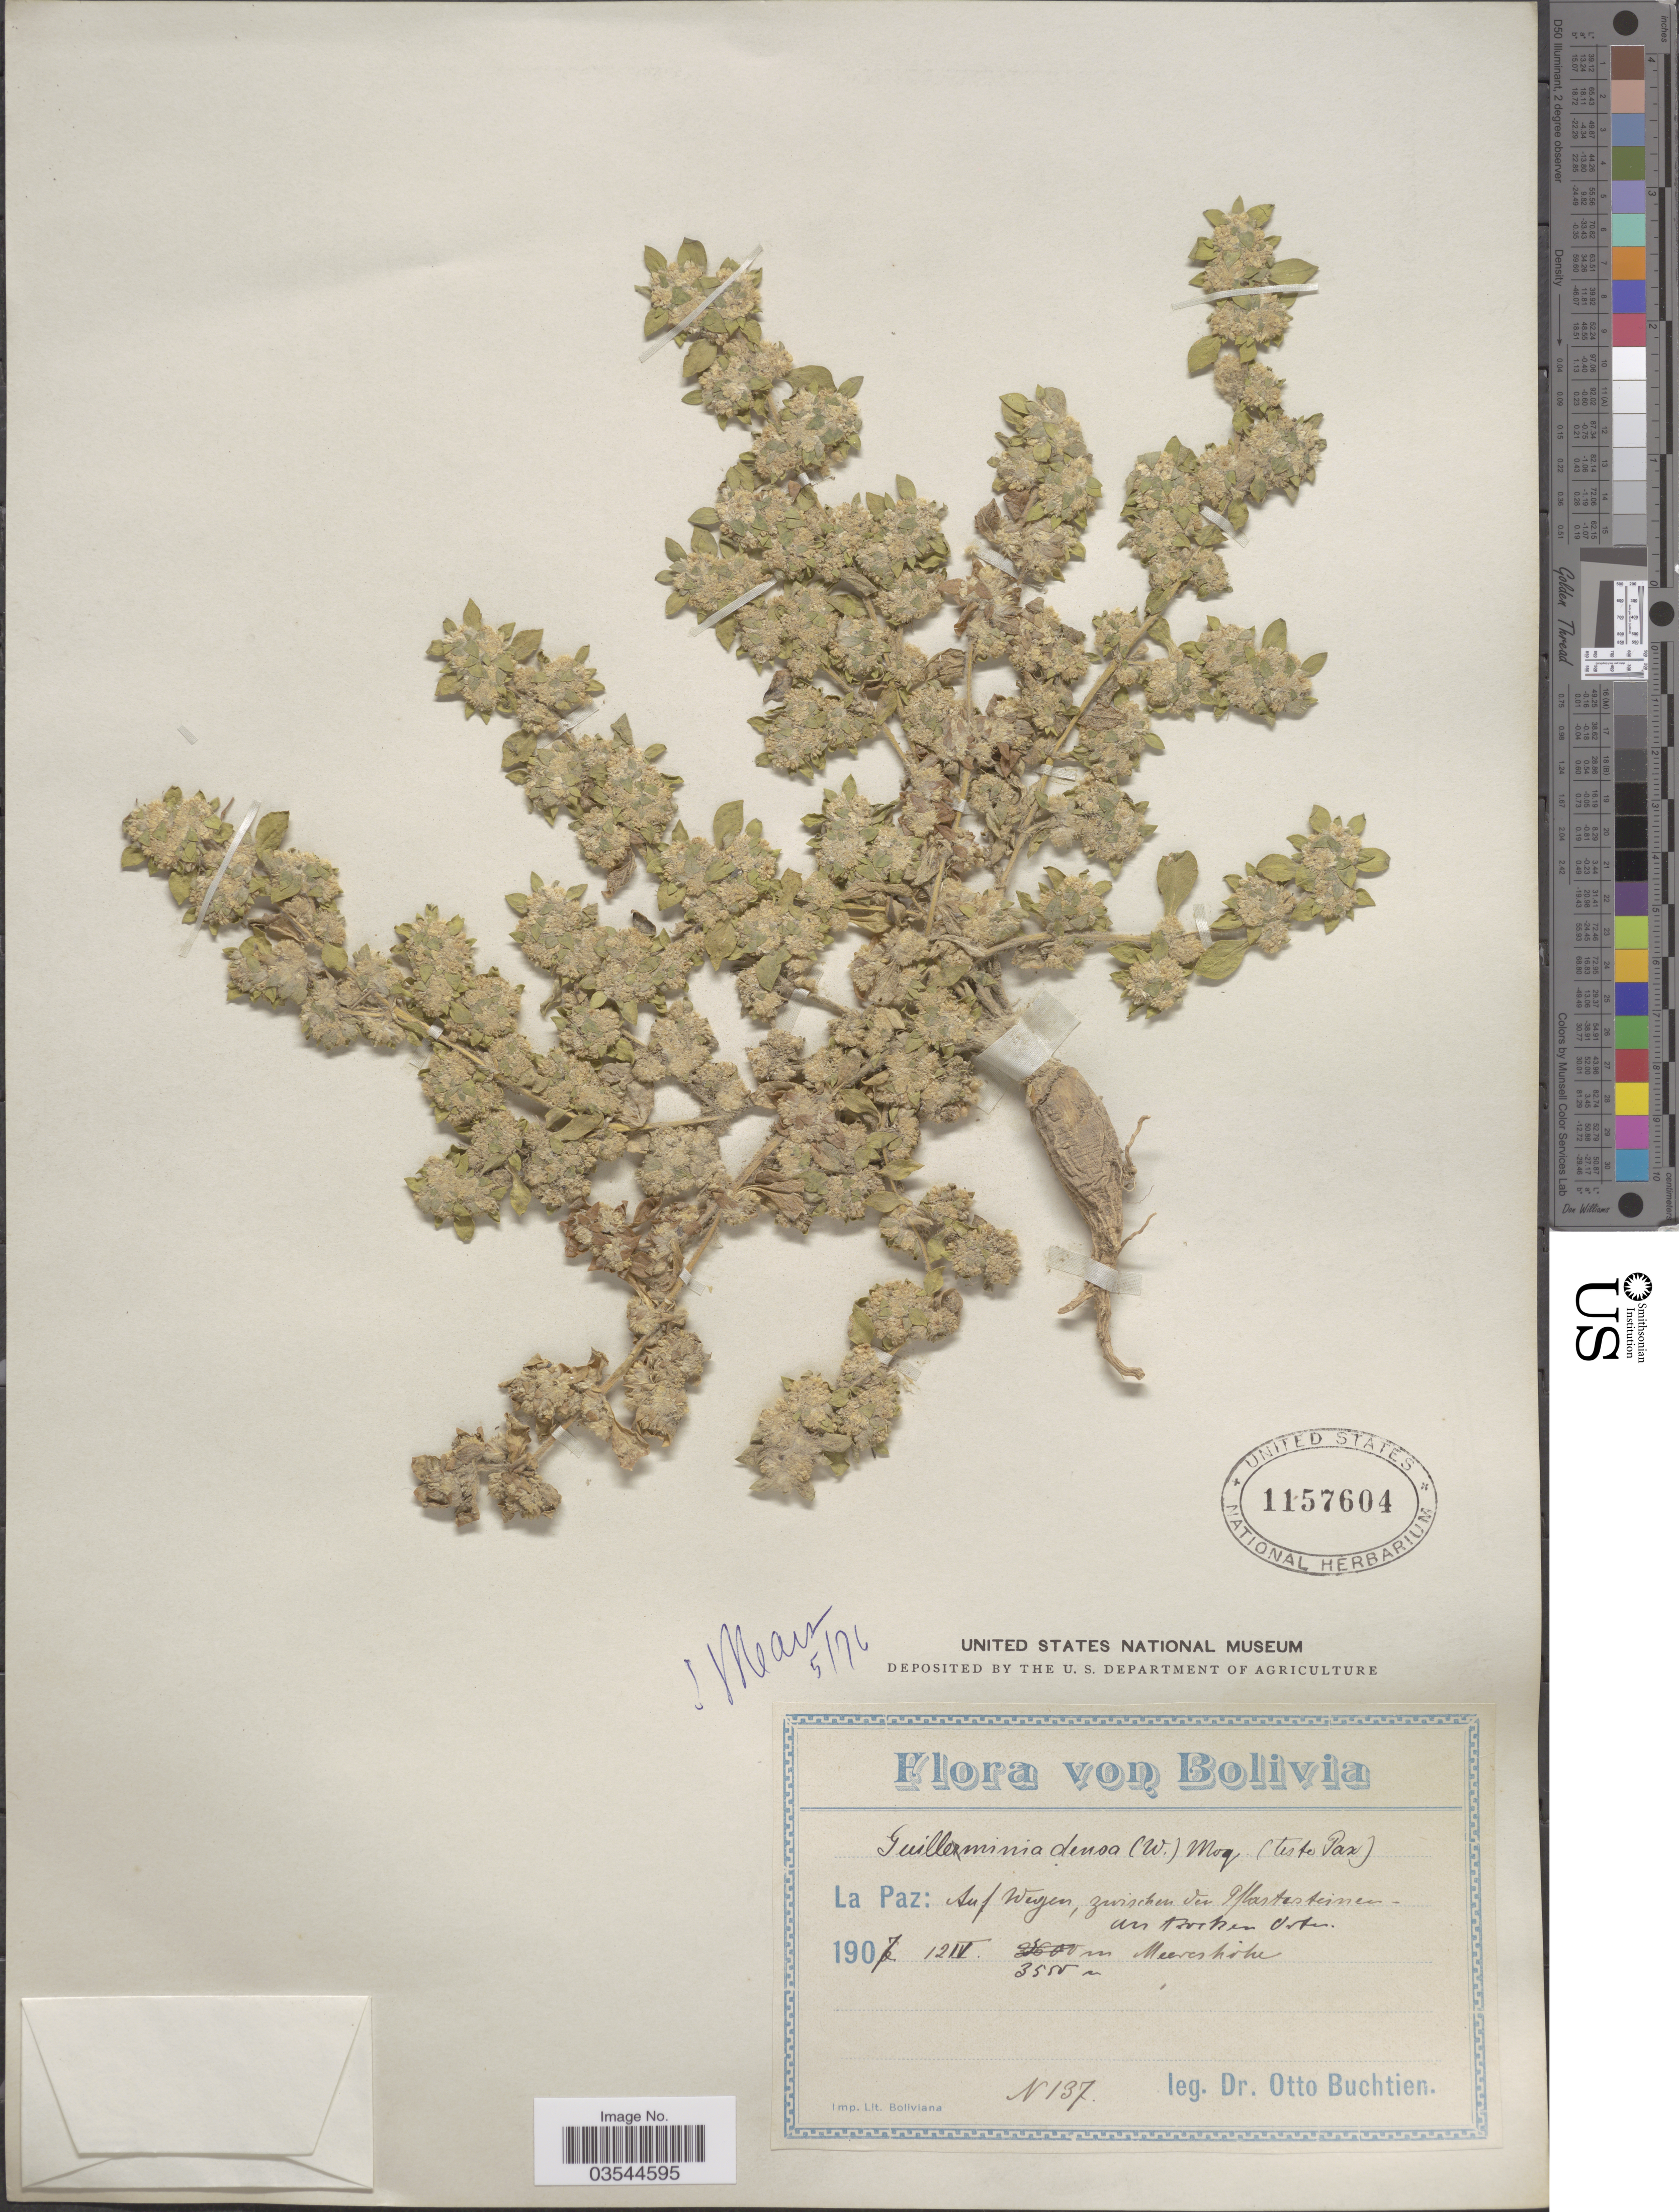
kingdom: Plantae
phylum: Tracheophyta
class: Magnoliopsida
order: Caryophyllales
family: Amaranthaceae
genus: Guilleminea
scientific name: Guilleminea densa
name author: (Humb. & Bonpl. ex Schult.) Moq.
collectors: O. Buchtien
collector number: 137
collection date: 1907-04-12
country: Bolivia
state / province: La Paz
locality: An wegen, zwischen der Pflastersteine.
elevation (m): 3500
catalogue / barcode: US 1157604